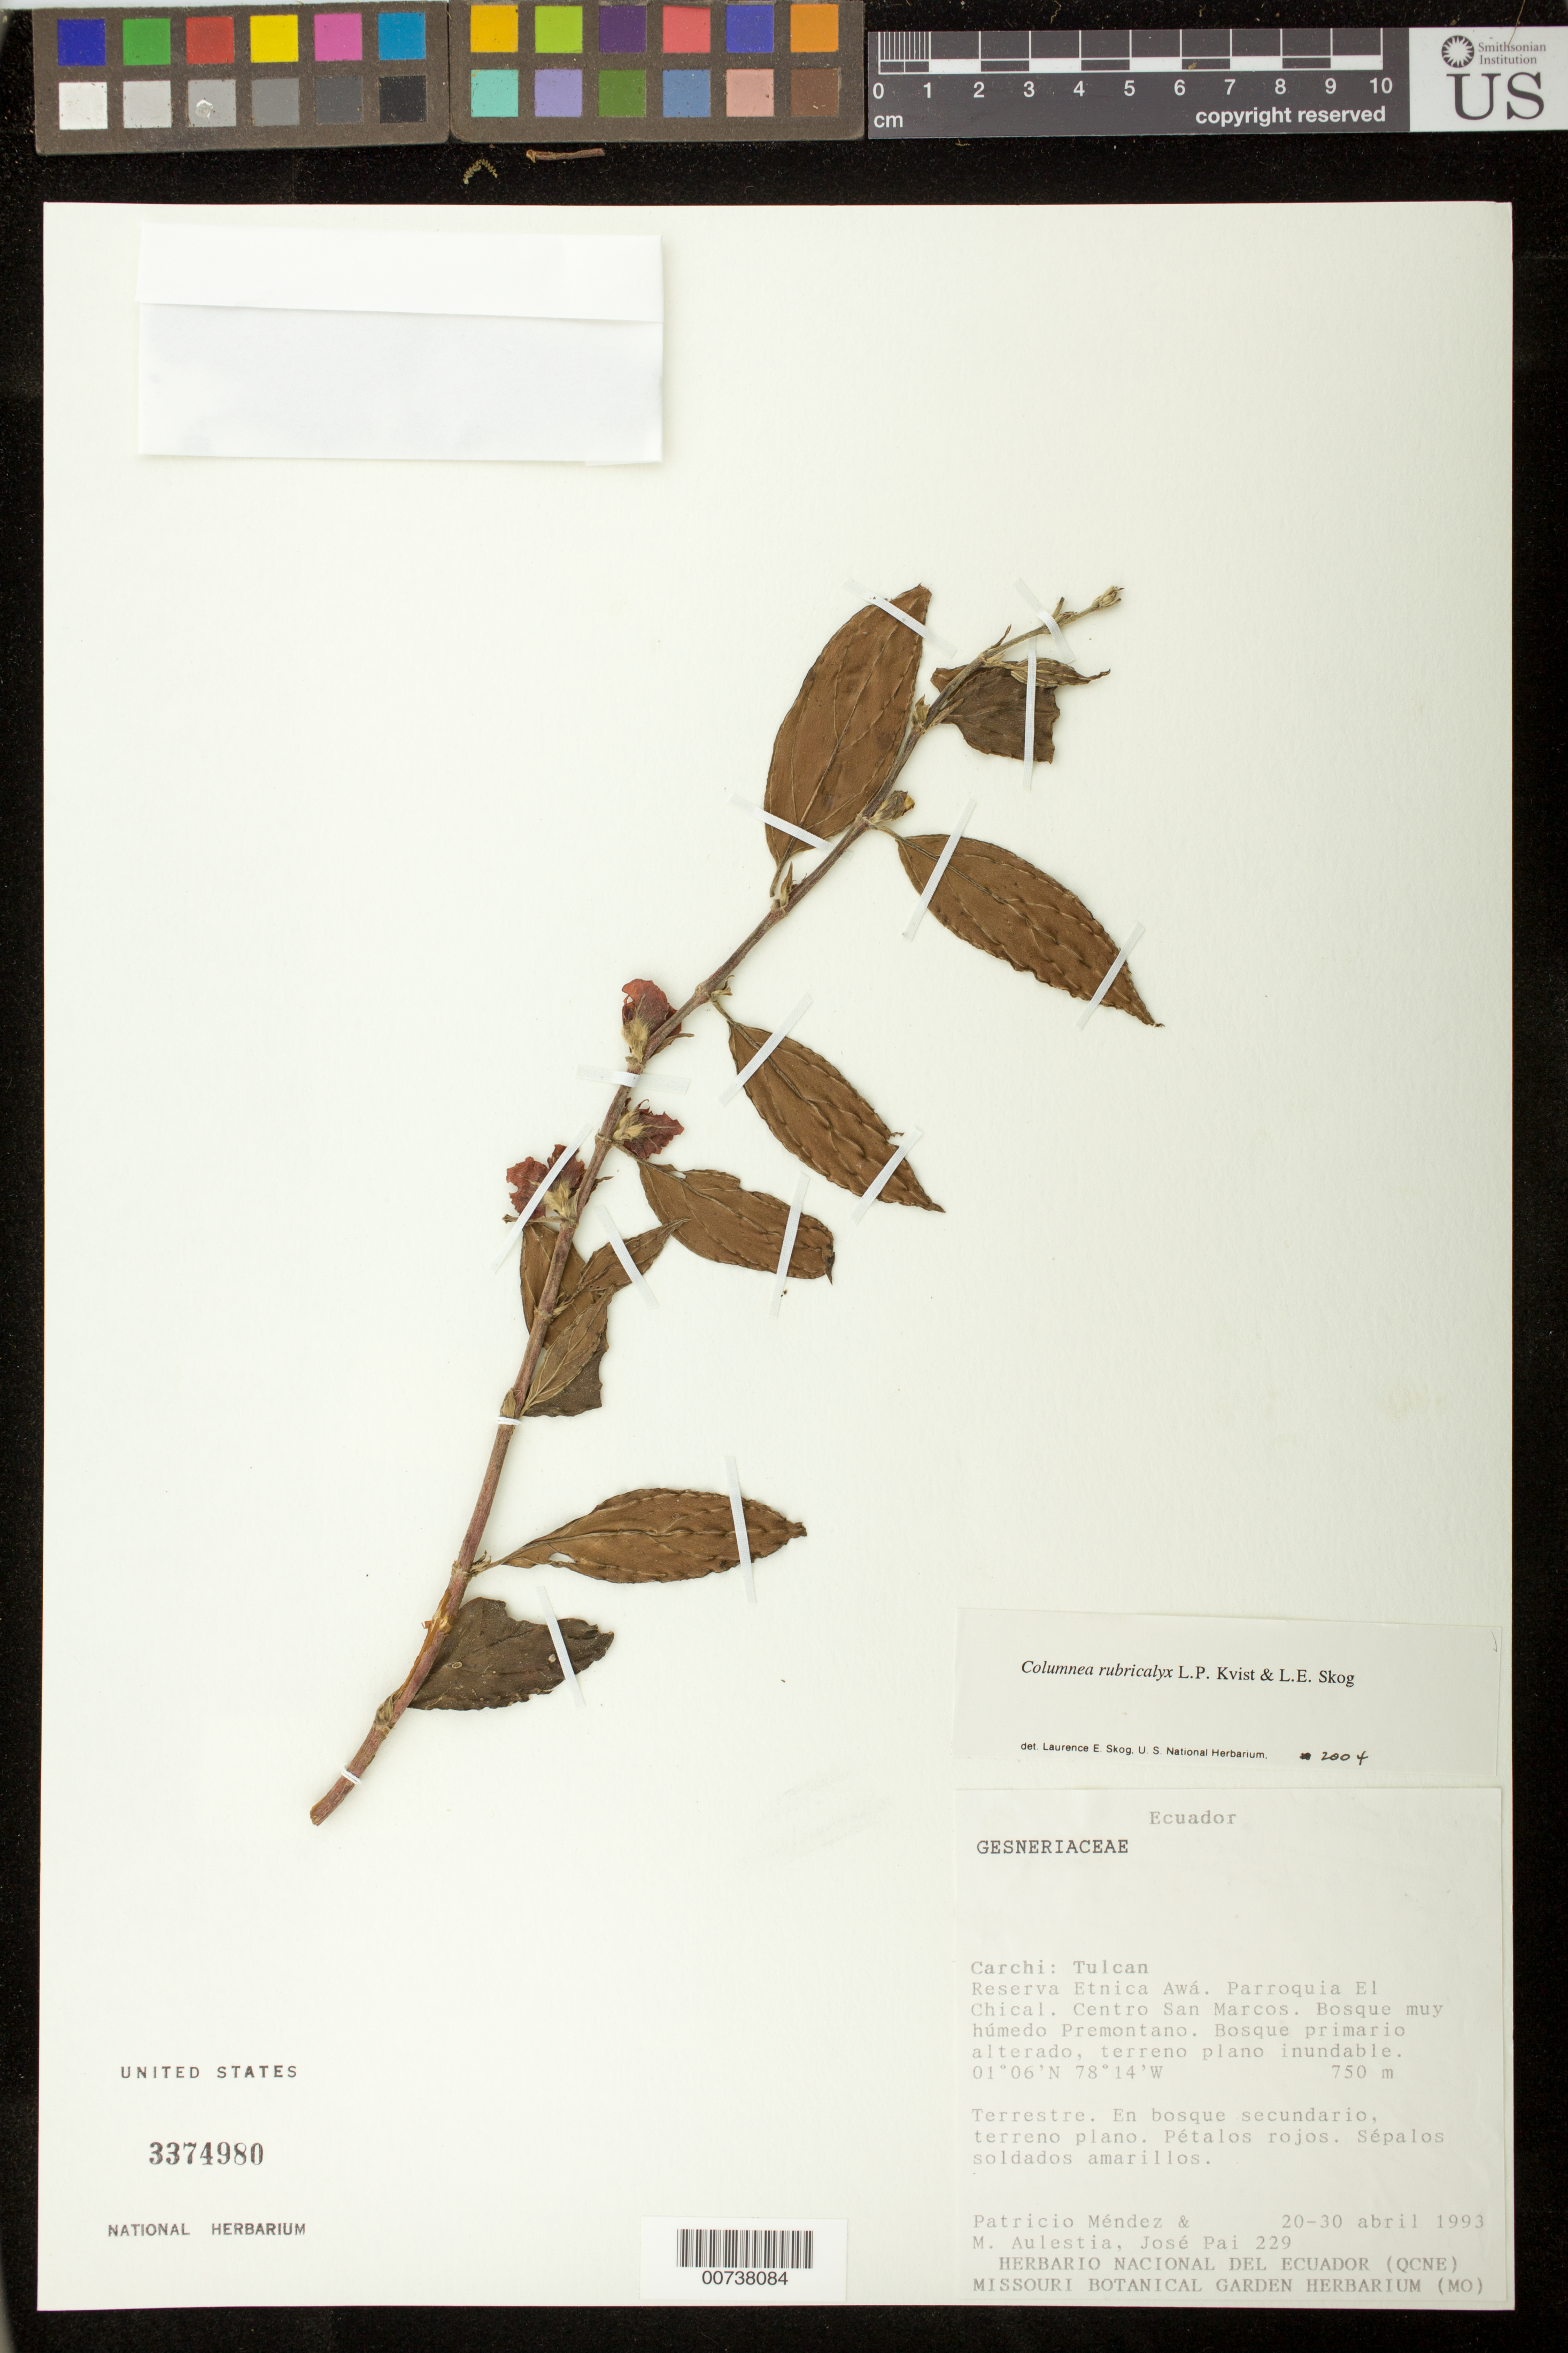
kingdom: Plantae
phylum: Tracheophyta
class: Magnoliopsida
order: Lamiales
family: Gesneriaceae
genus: Columnea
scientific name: Columnea rubricalyx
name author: L.P. Kvist & L.E. Skog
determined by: Skog, Laurence E.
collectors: P. Méndez, M. Aulestia & J. Pai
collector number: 229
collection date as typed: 20-30 Apr 1993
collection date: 1993-04-20/1993-04-30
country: Ecuador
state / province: Carchi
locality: Tulcan: Reserva Etnica Awá, Parroquia El Chical, Centro San Marcos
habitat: Bosque muy húmedo premontano, bosque primario alterado, terreno plano inundable; en bosque secundario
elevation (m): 750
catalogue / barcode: US 3374980